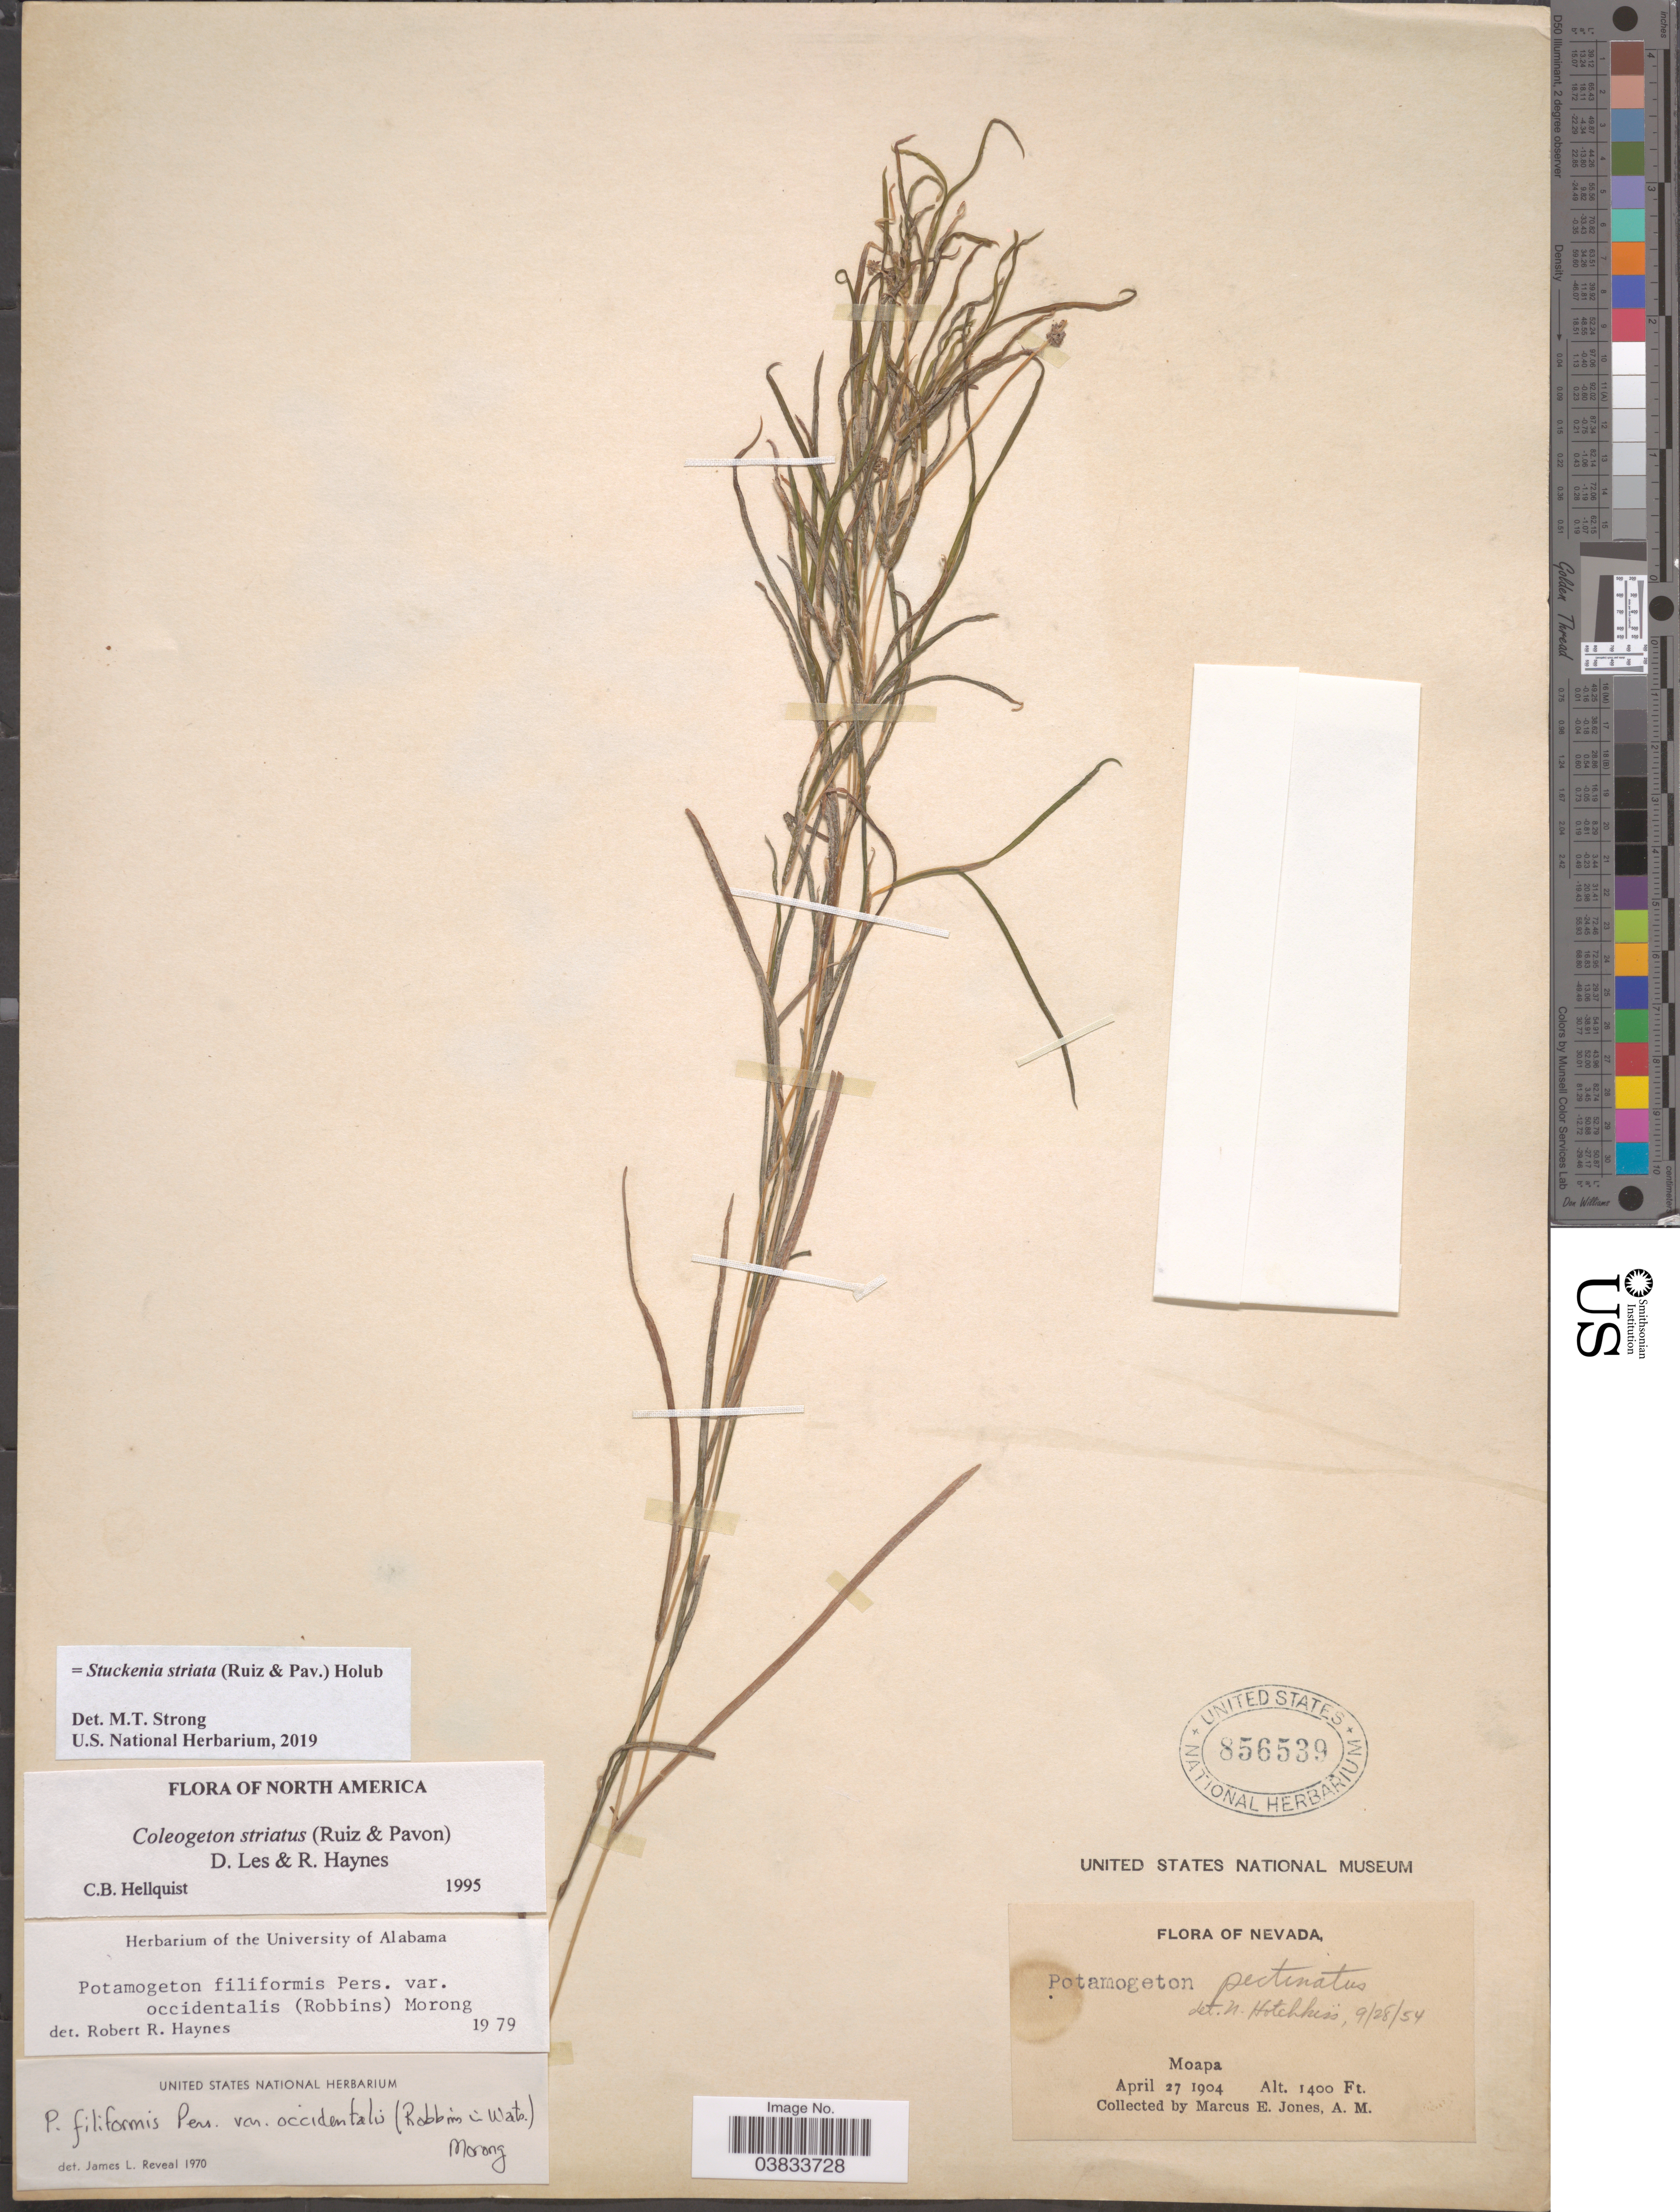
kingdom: Plantae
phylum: Tracheophyta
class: Liliopsida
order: Alismatales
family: Potamogetonaceae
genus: Stuckenia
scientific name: Stuckenia striata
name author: (Ruiz & Pav.) Holub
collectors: M. E. Jones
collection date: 1904-04-27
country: United States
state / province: Nevada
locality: Moapa.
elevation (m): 427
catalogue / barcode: US 856539